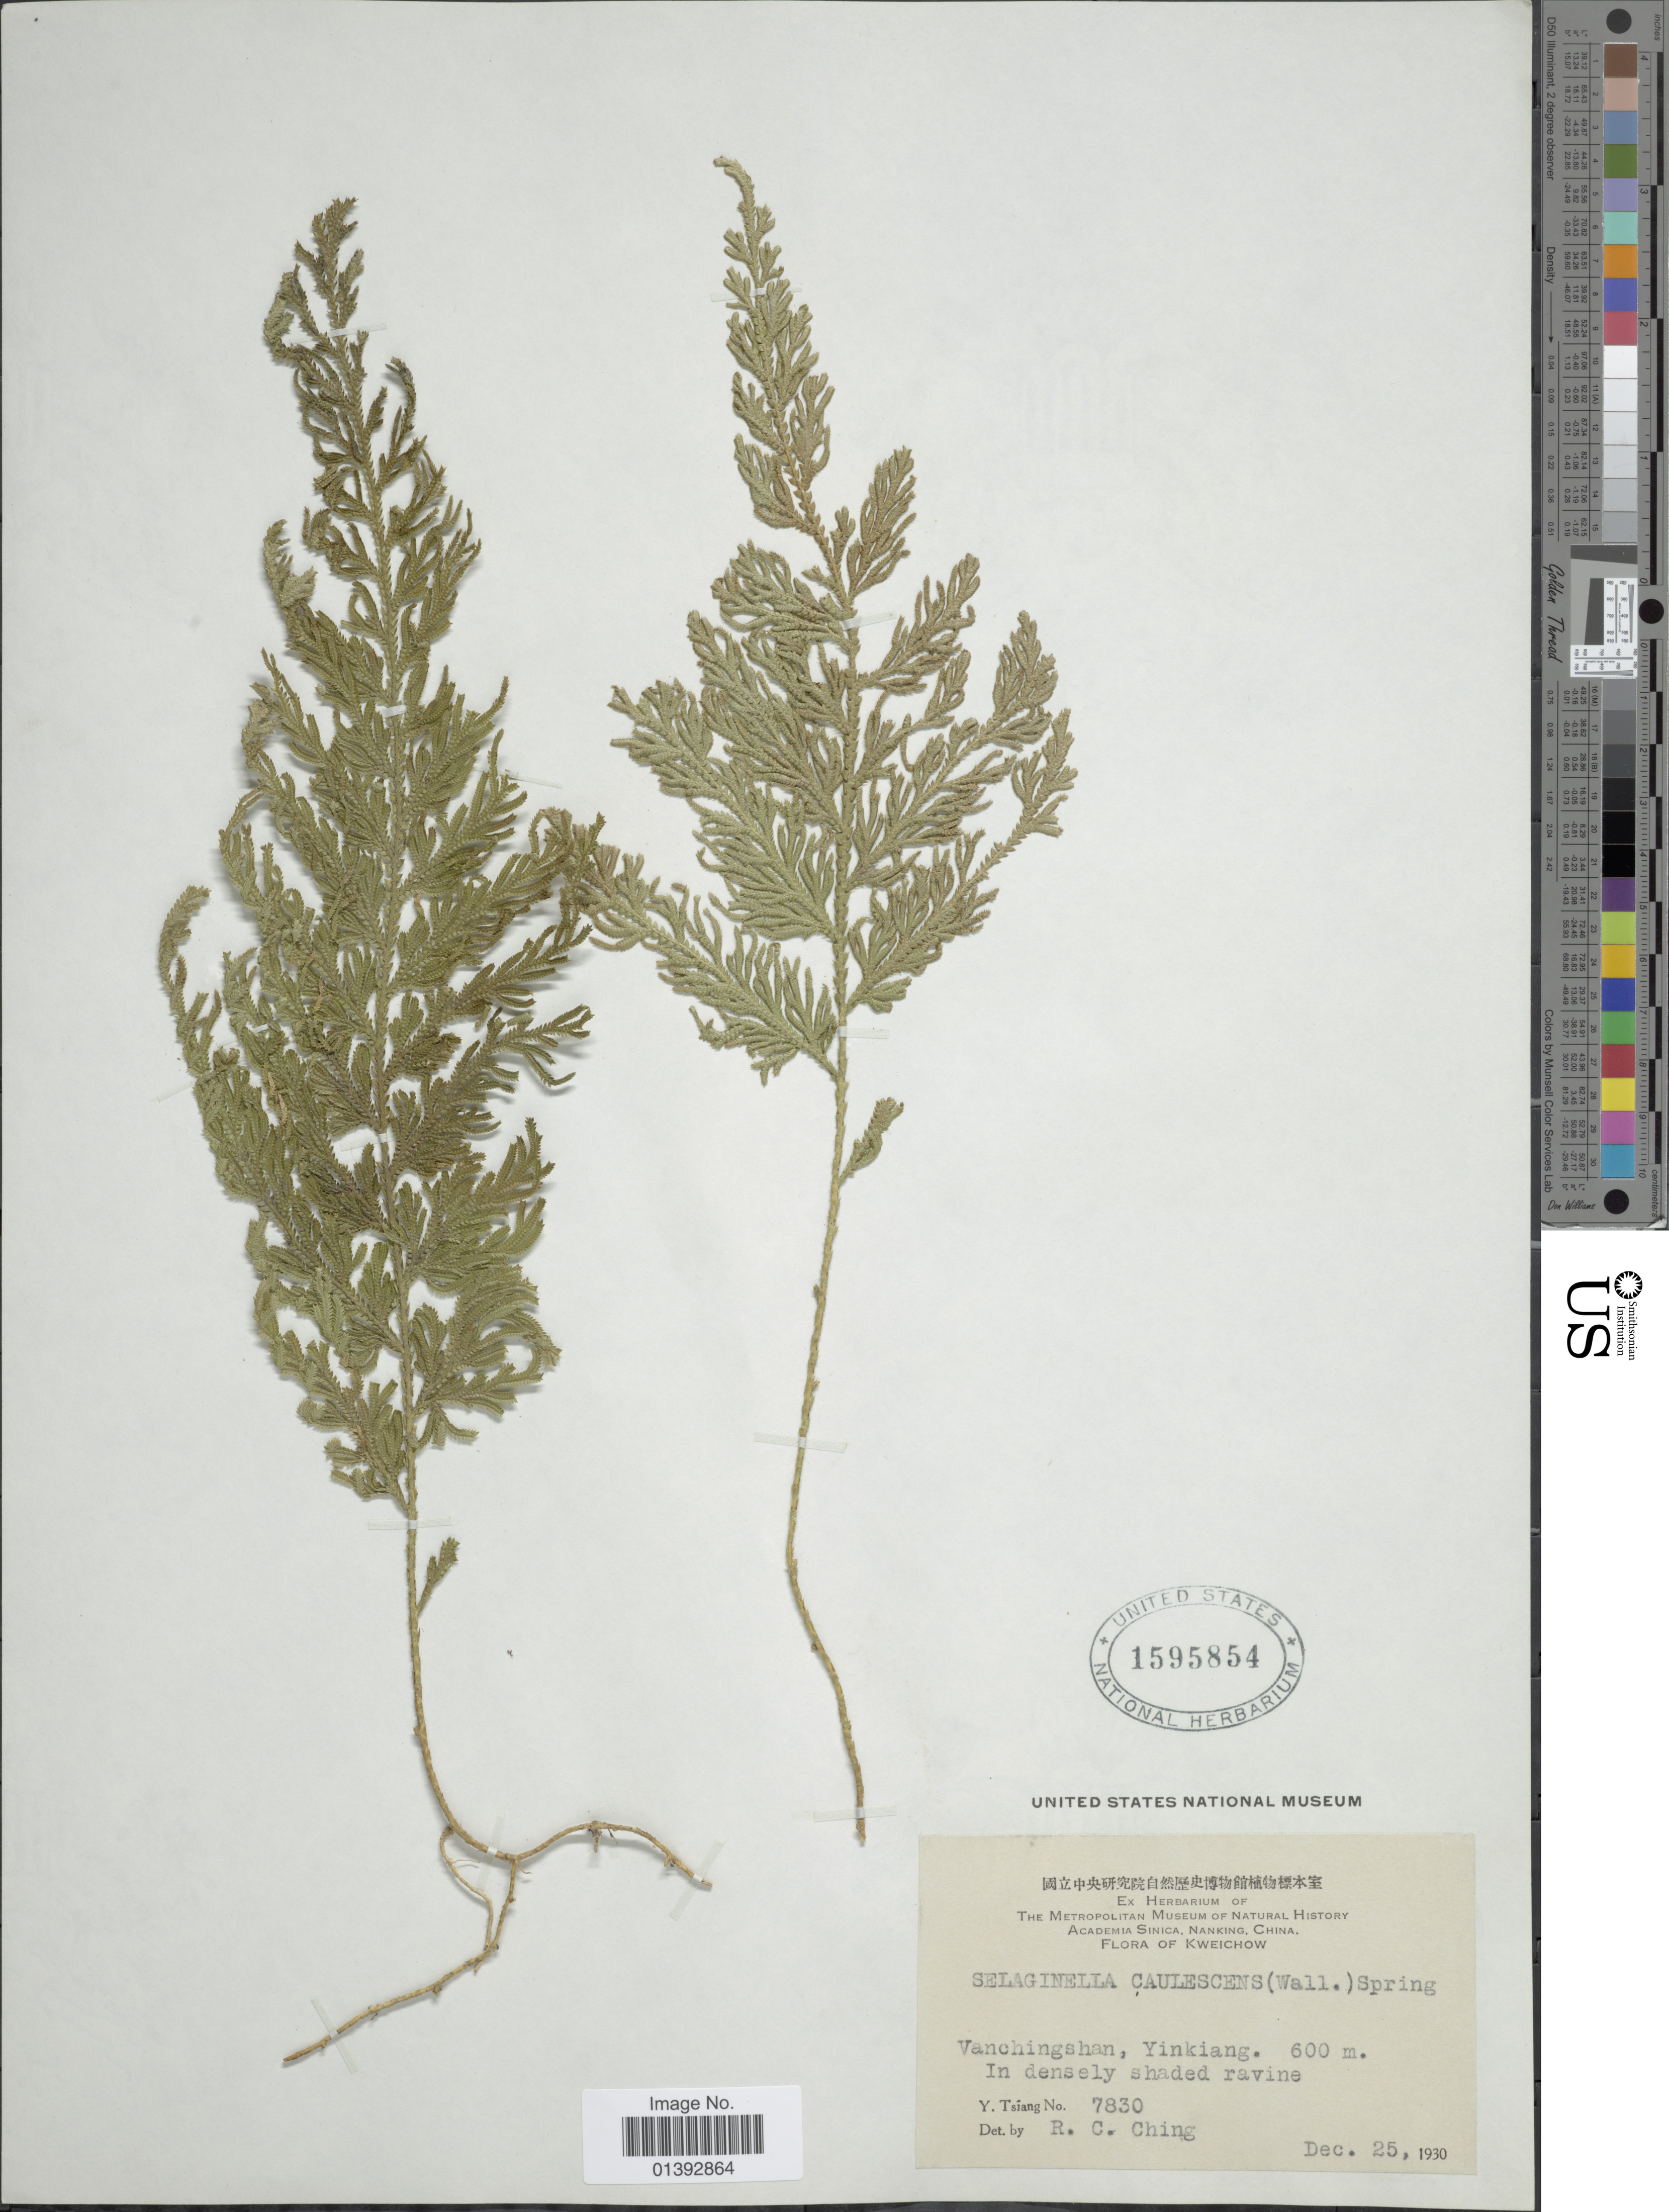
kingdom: Plantae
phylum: Tracheophyta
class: Lycopodiopsida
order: Selaginellales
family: Selaginellaceae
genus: Selaginella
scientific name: Selaginella involvens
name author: (Sw.) Spring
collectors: Y. Tsiang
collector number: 7830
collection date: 1930-12-25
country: China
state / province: Guizhou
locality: Kweichow, Vanchingshan, Yinkiang, in densely shaded ravine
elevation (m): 600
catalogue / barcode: US 1595854